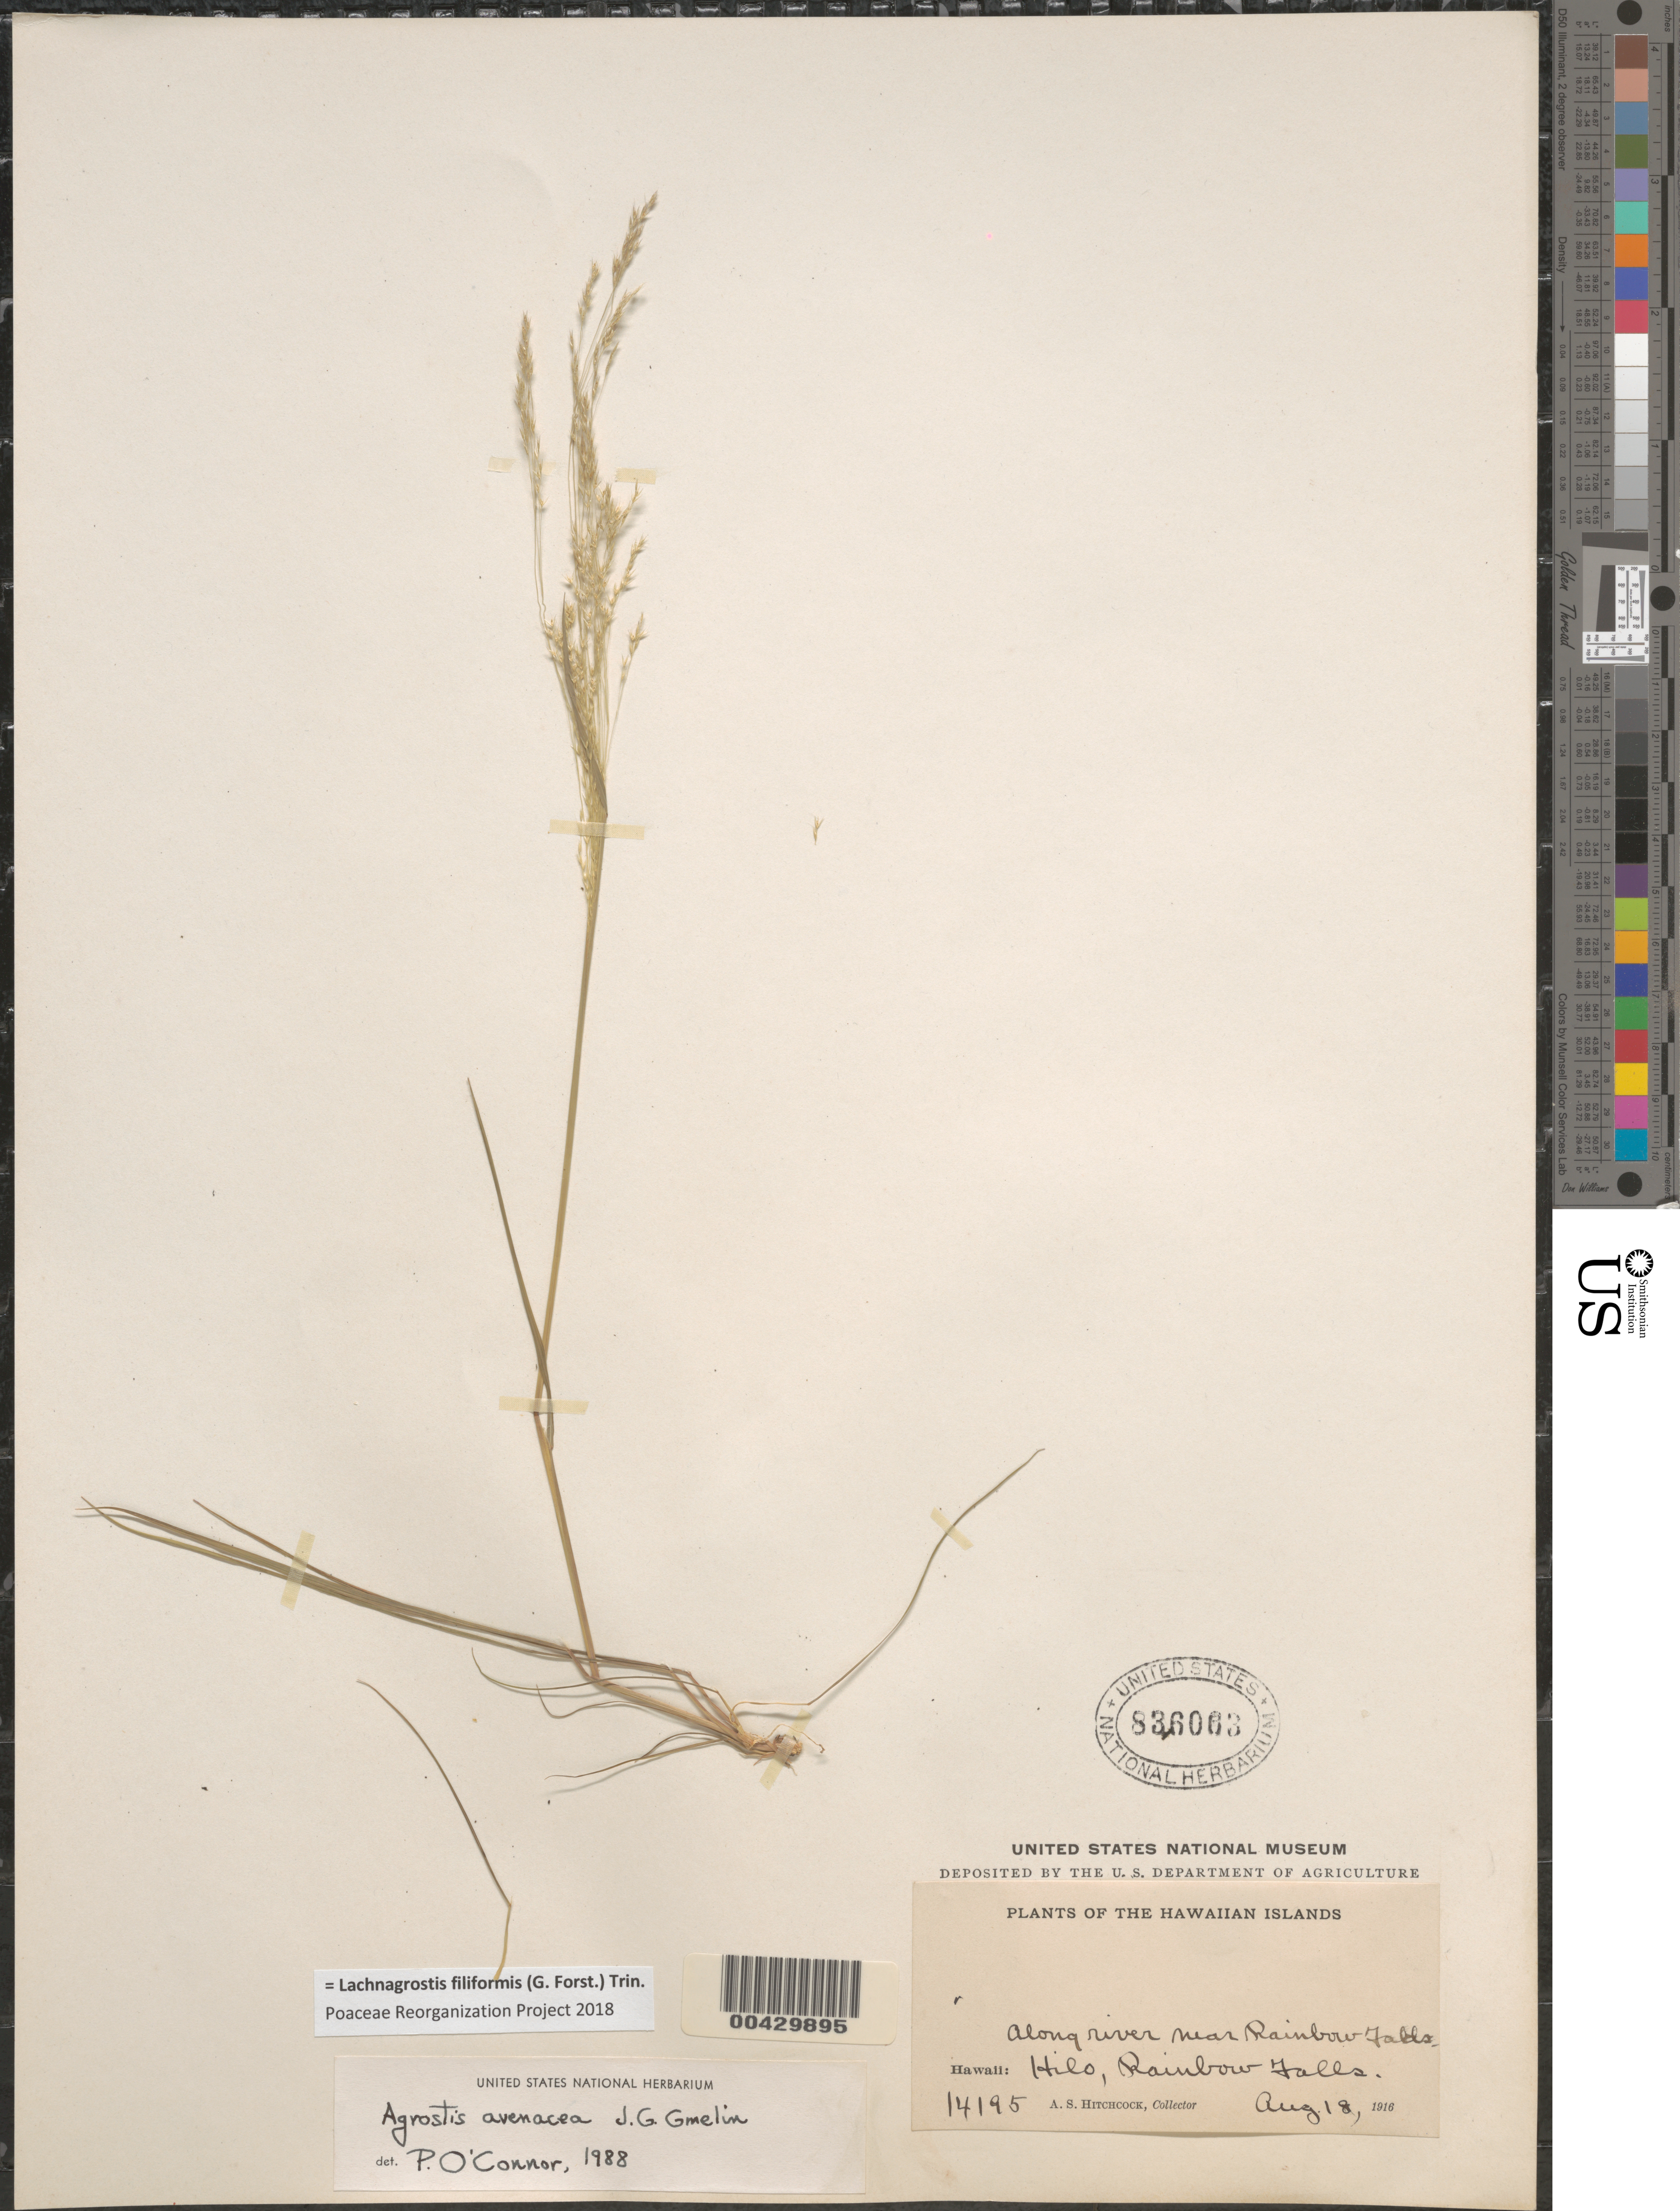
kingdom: Plantae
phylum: Tracheophyta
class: Liliopsida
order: Poales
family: Poaceae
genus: Lachnagrostis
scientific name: Lachnagrostis filiformis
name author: (J.R. Forst.) Trin.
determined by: Poaceae Reorganization Project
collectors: A. S. Hitchcock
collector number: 14195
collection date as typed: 18 Aug 1916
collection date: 1916-08-18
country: United States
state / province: Hawaii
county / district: Hawaii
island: Hawaii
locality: Hilo, Rainbow Falls, along river near Rainbow Falls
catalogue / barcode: US 836063